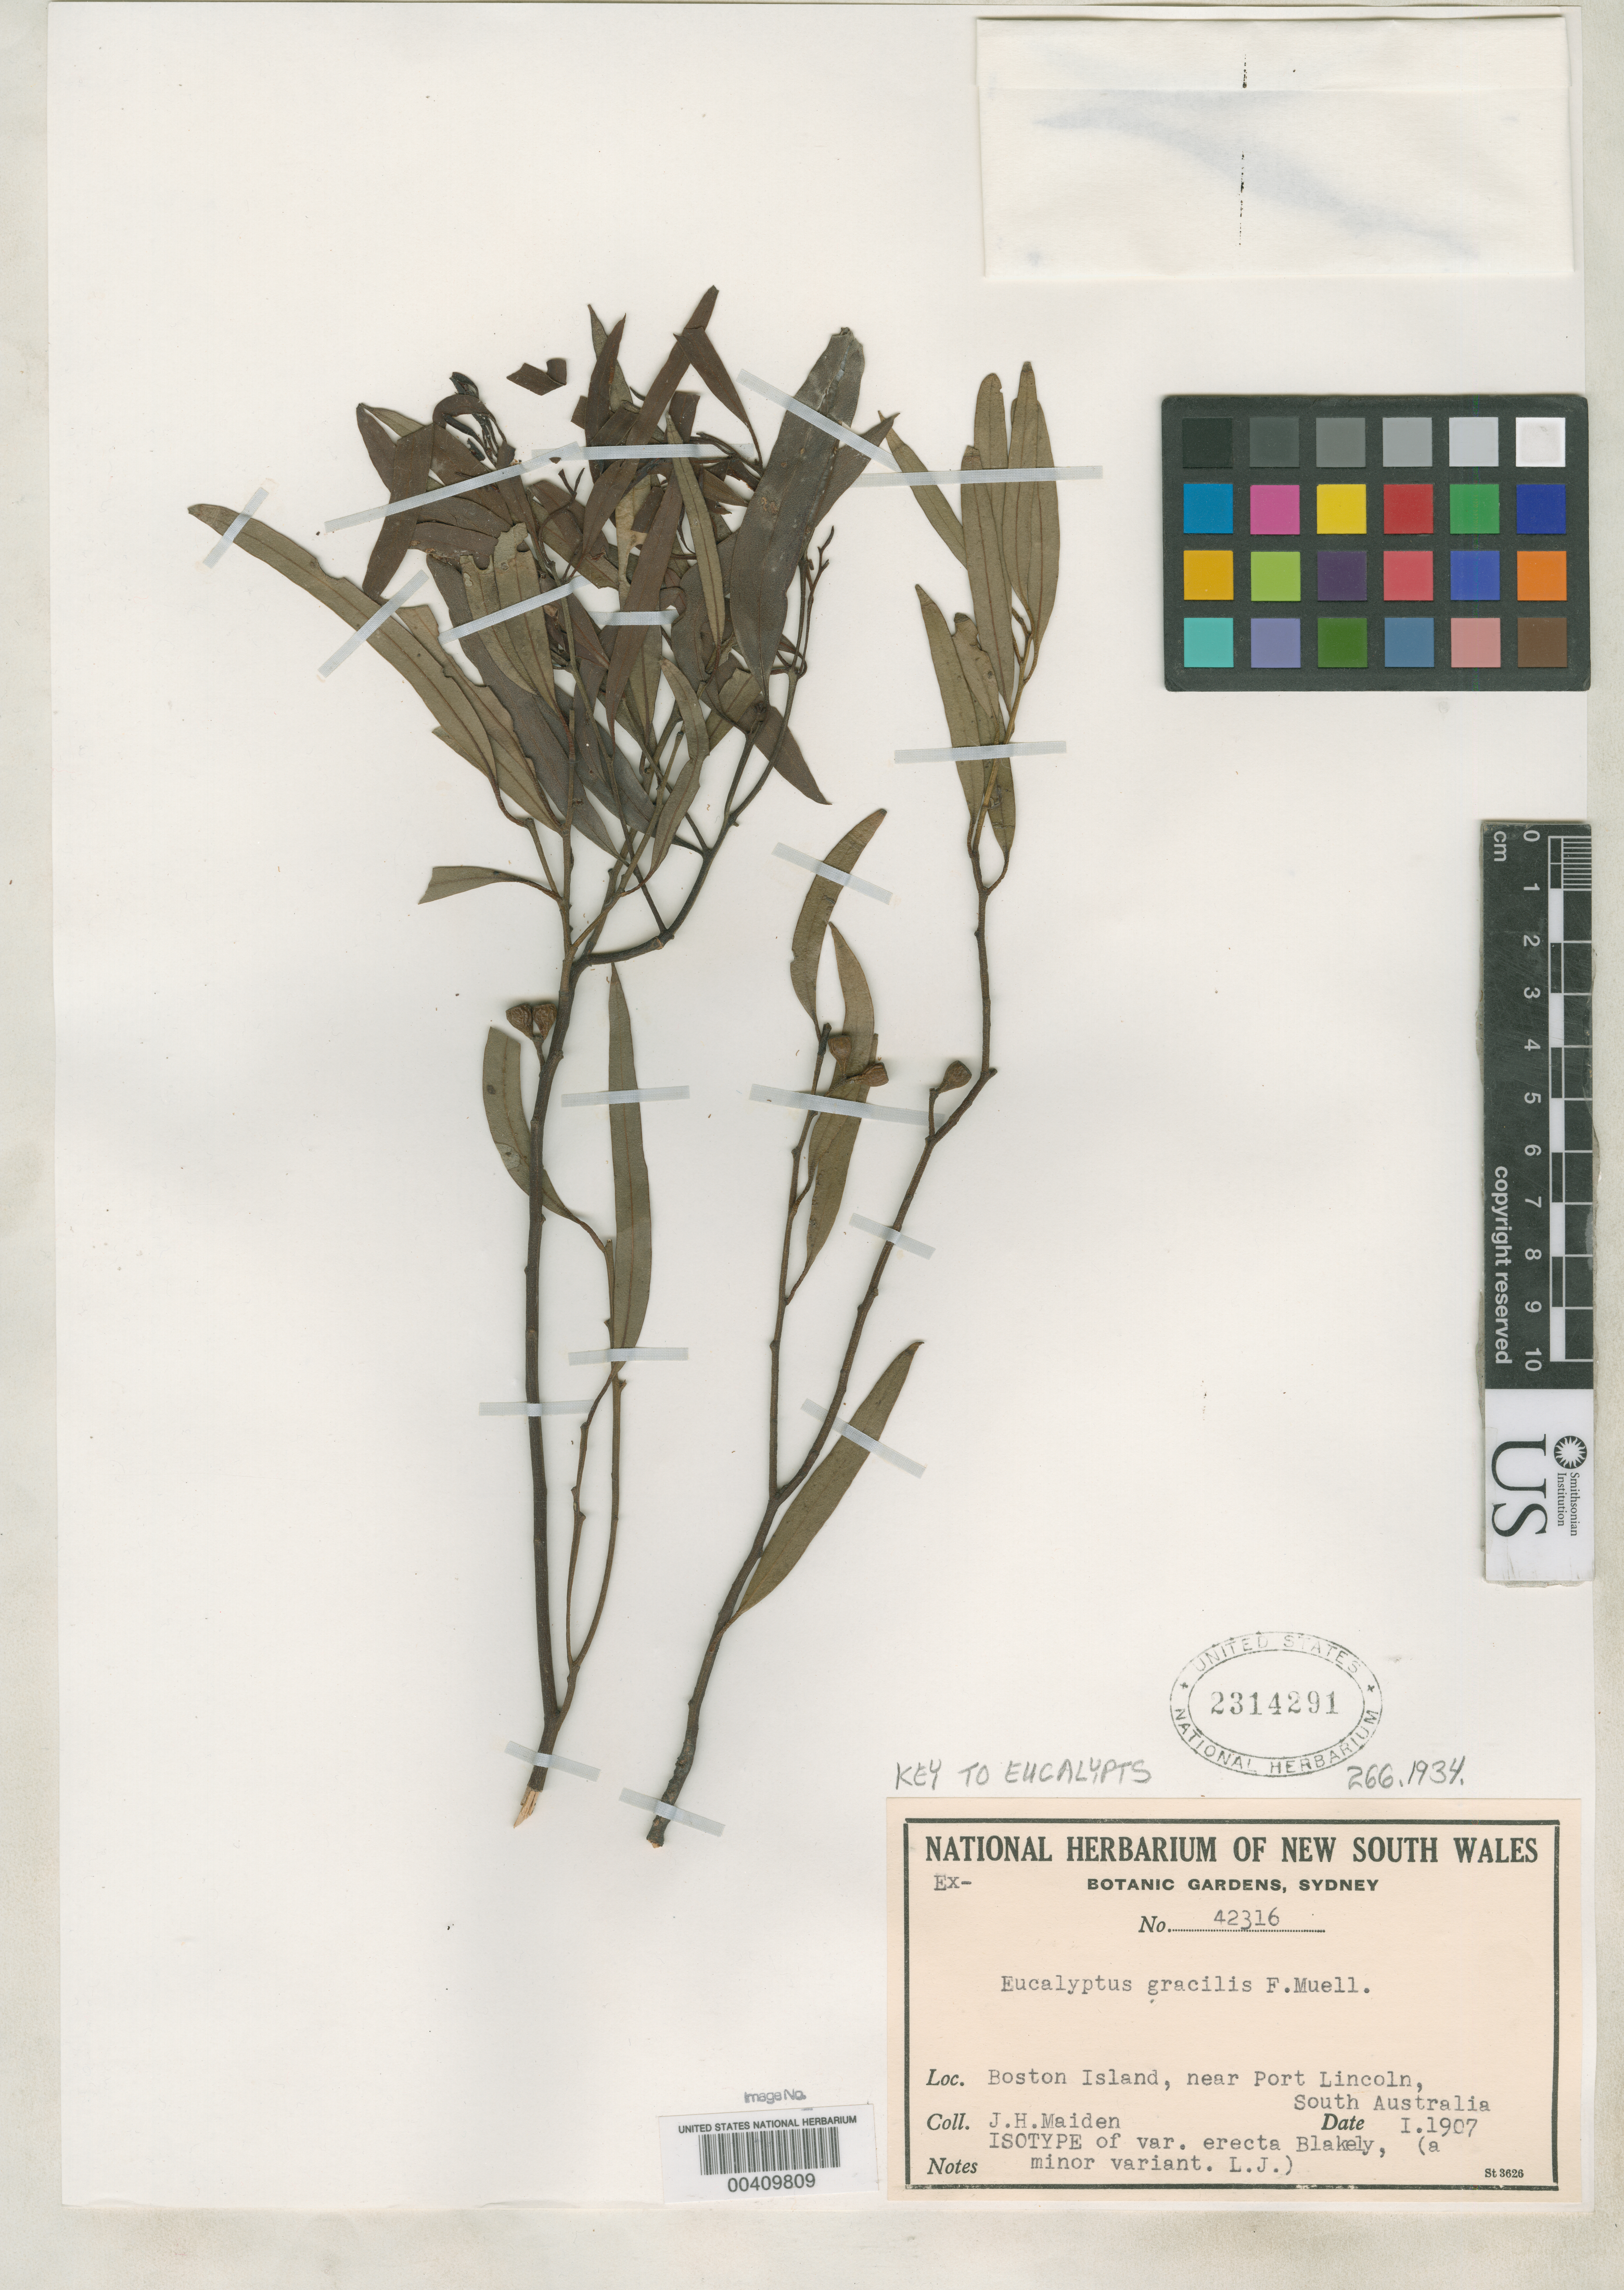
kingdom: Plantae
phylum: Tracheophyta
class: Magnoliopsida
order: Myrtales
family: Myrtaceae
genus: Eucalyptus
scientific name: Eucalyptus gracilis var. erecta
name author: Blakely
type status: Possible Isotype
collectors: J. Maiden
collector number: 42316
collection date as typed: Jan 1907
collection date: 1907-01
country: Australia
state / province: South Australia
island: Boston Island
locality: Near Port Lincoln.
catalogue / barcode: US 2314291